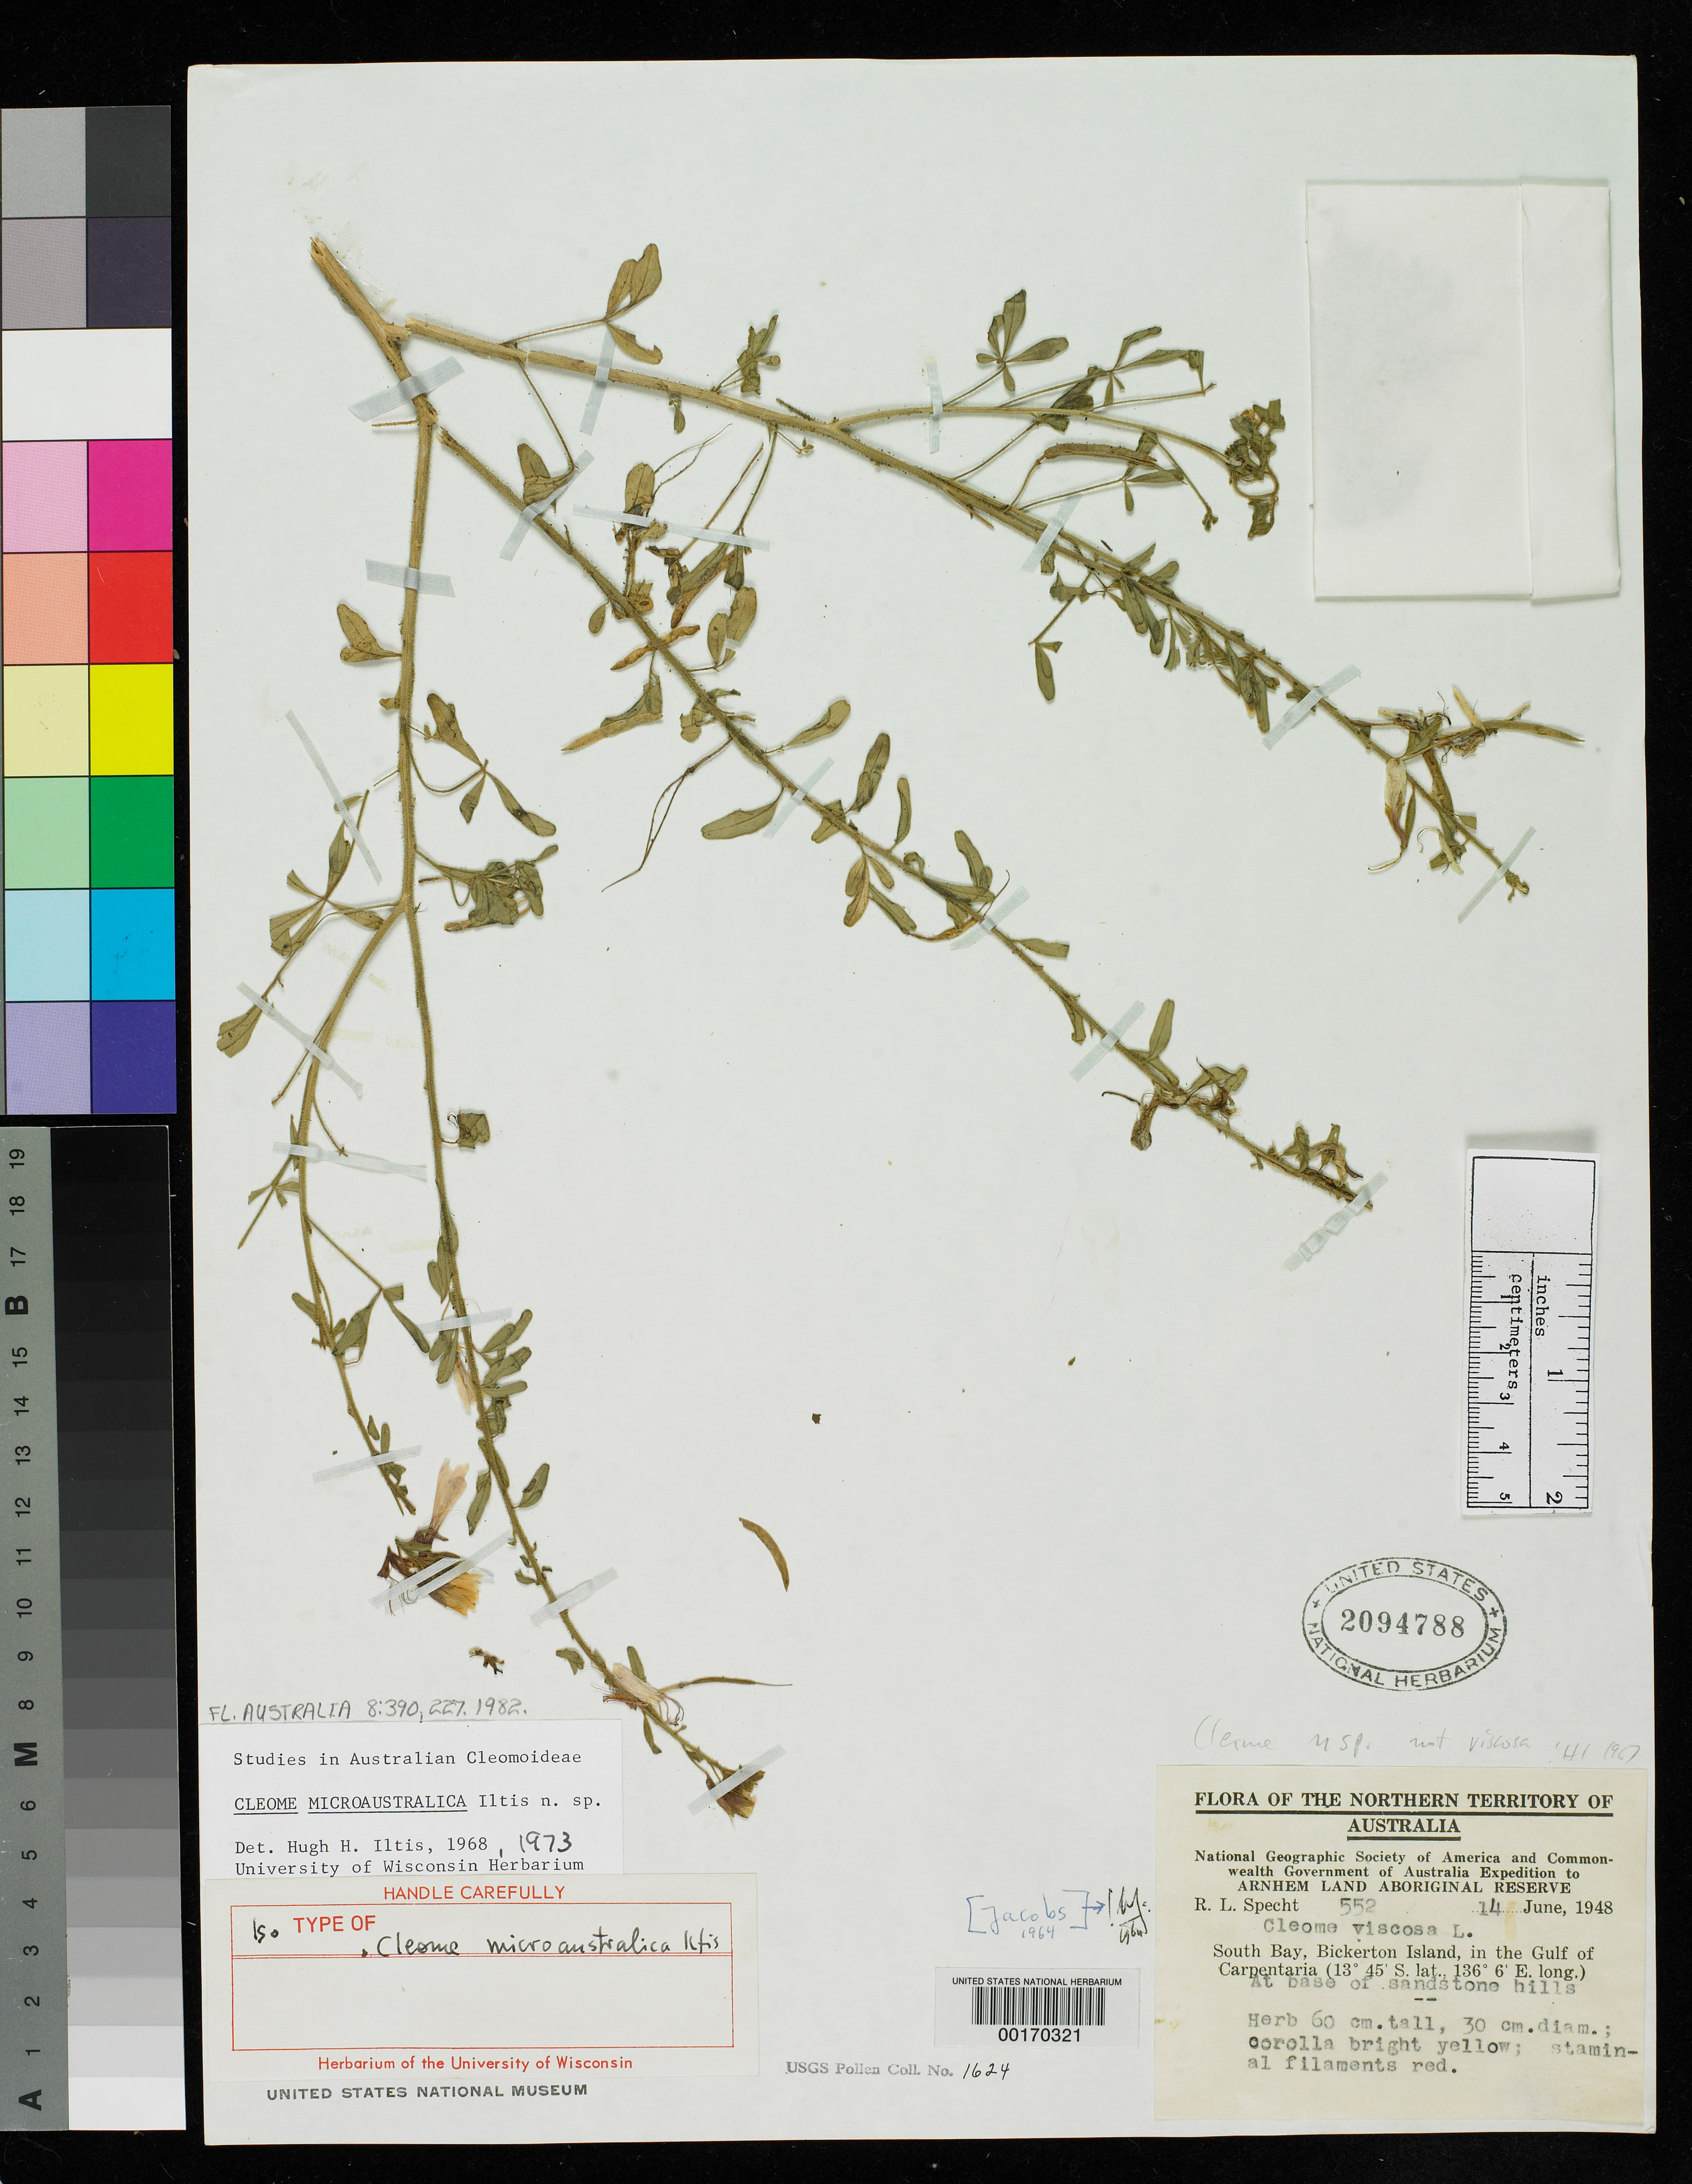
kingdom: Plantae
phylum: Tracheophyta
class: Magnoliopsida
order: Brassicales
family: Cleomaceae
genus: Cleome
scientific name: Cleome microaustralica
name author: Iltis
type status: Type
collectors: R. L. Specht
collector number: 552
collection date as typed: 14 Jun 1948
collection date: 1948-06-14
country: Australia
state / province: Northern Territory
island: Bickerton Island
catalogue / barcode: US 2094788